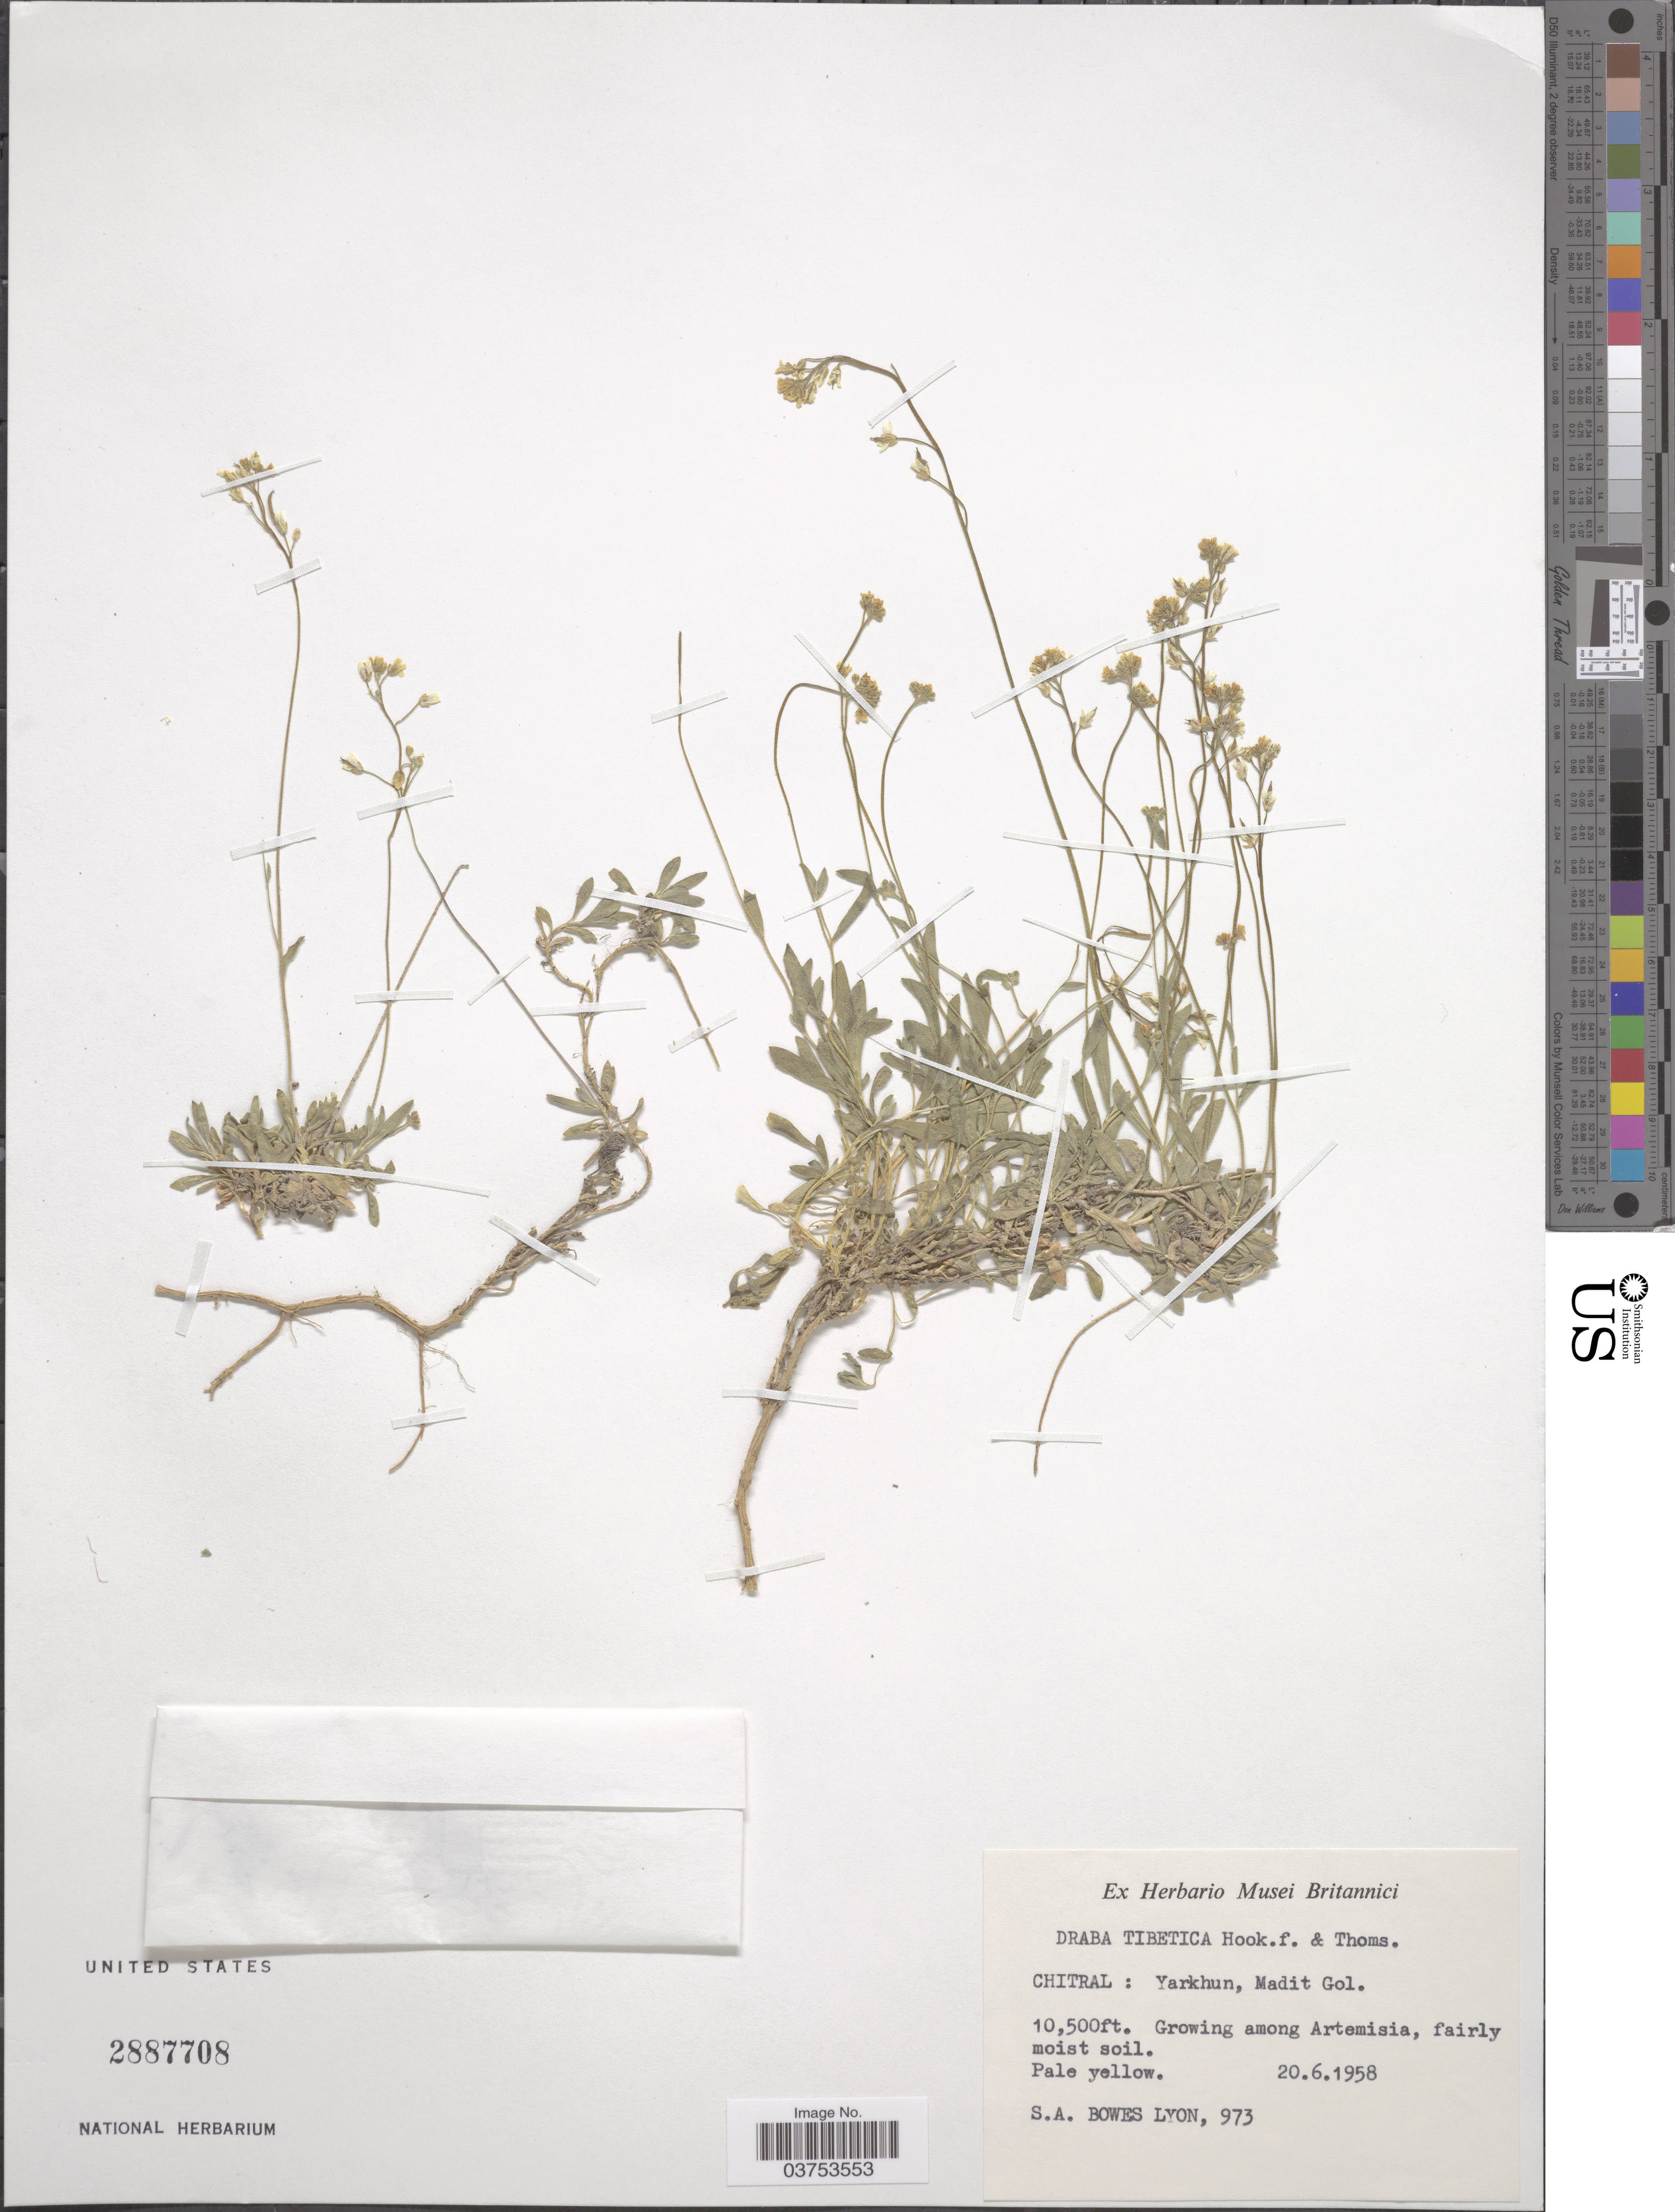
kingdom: Plantae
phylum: Tracheophyta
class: Magnoliopsida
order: Brassicales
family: Brassicaceae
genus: Draba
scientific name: Draba tibetica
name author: Hook. f. & Thomson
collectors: S. Bowes Lyon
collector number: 973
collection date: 1958-06-20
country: Pakistan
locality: Chitral: Yarkhun, Madit Gol. Among Artemisia.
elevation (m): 3200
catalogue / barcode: US 2887708